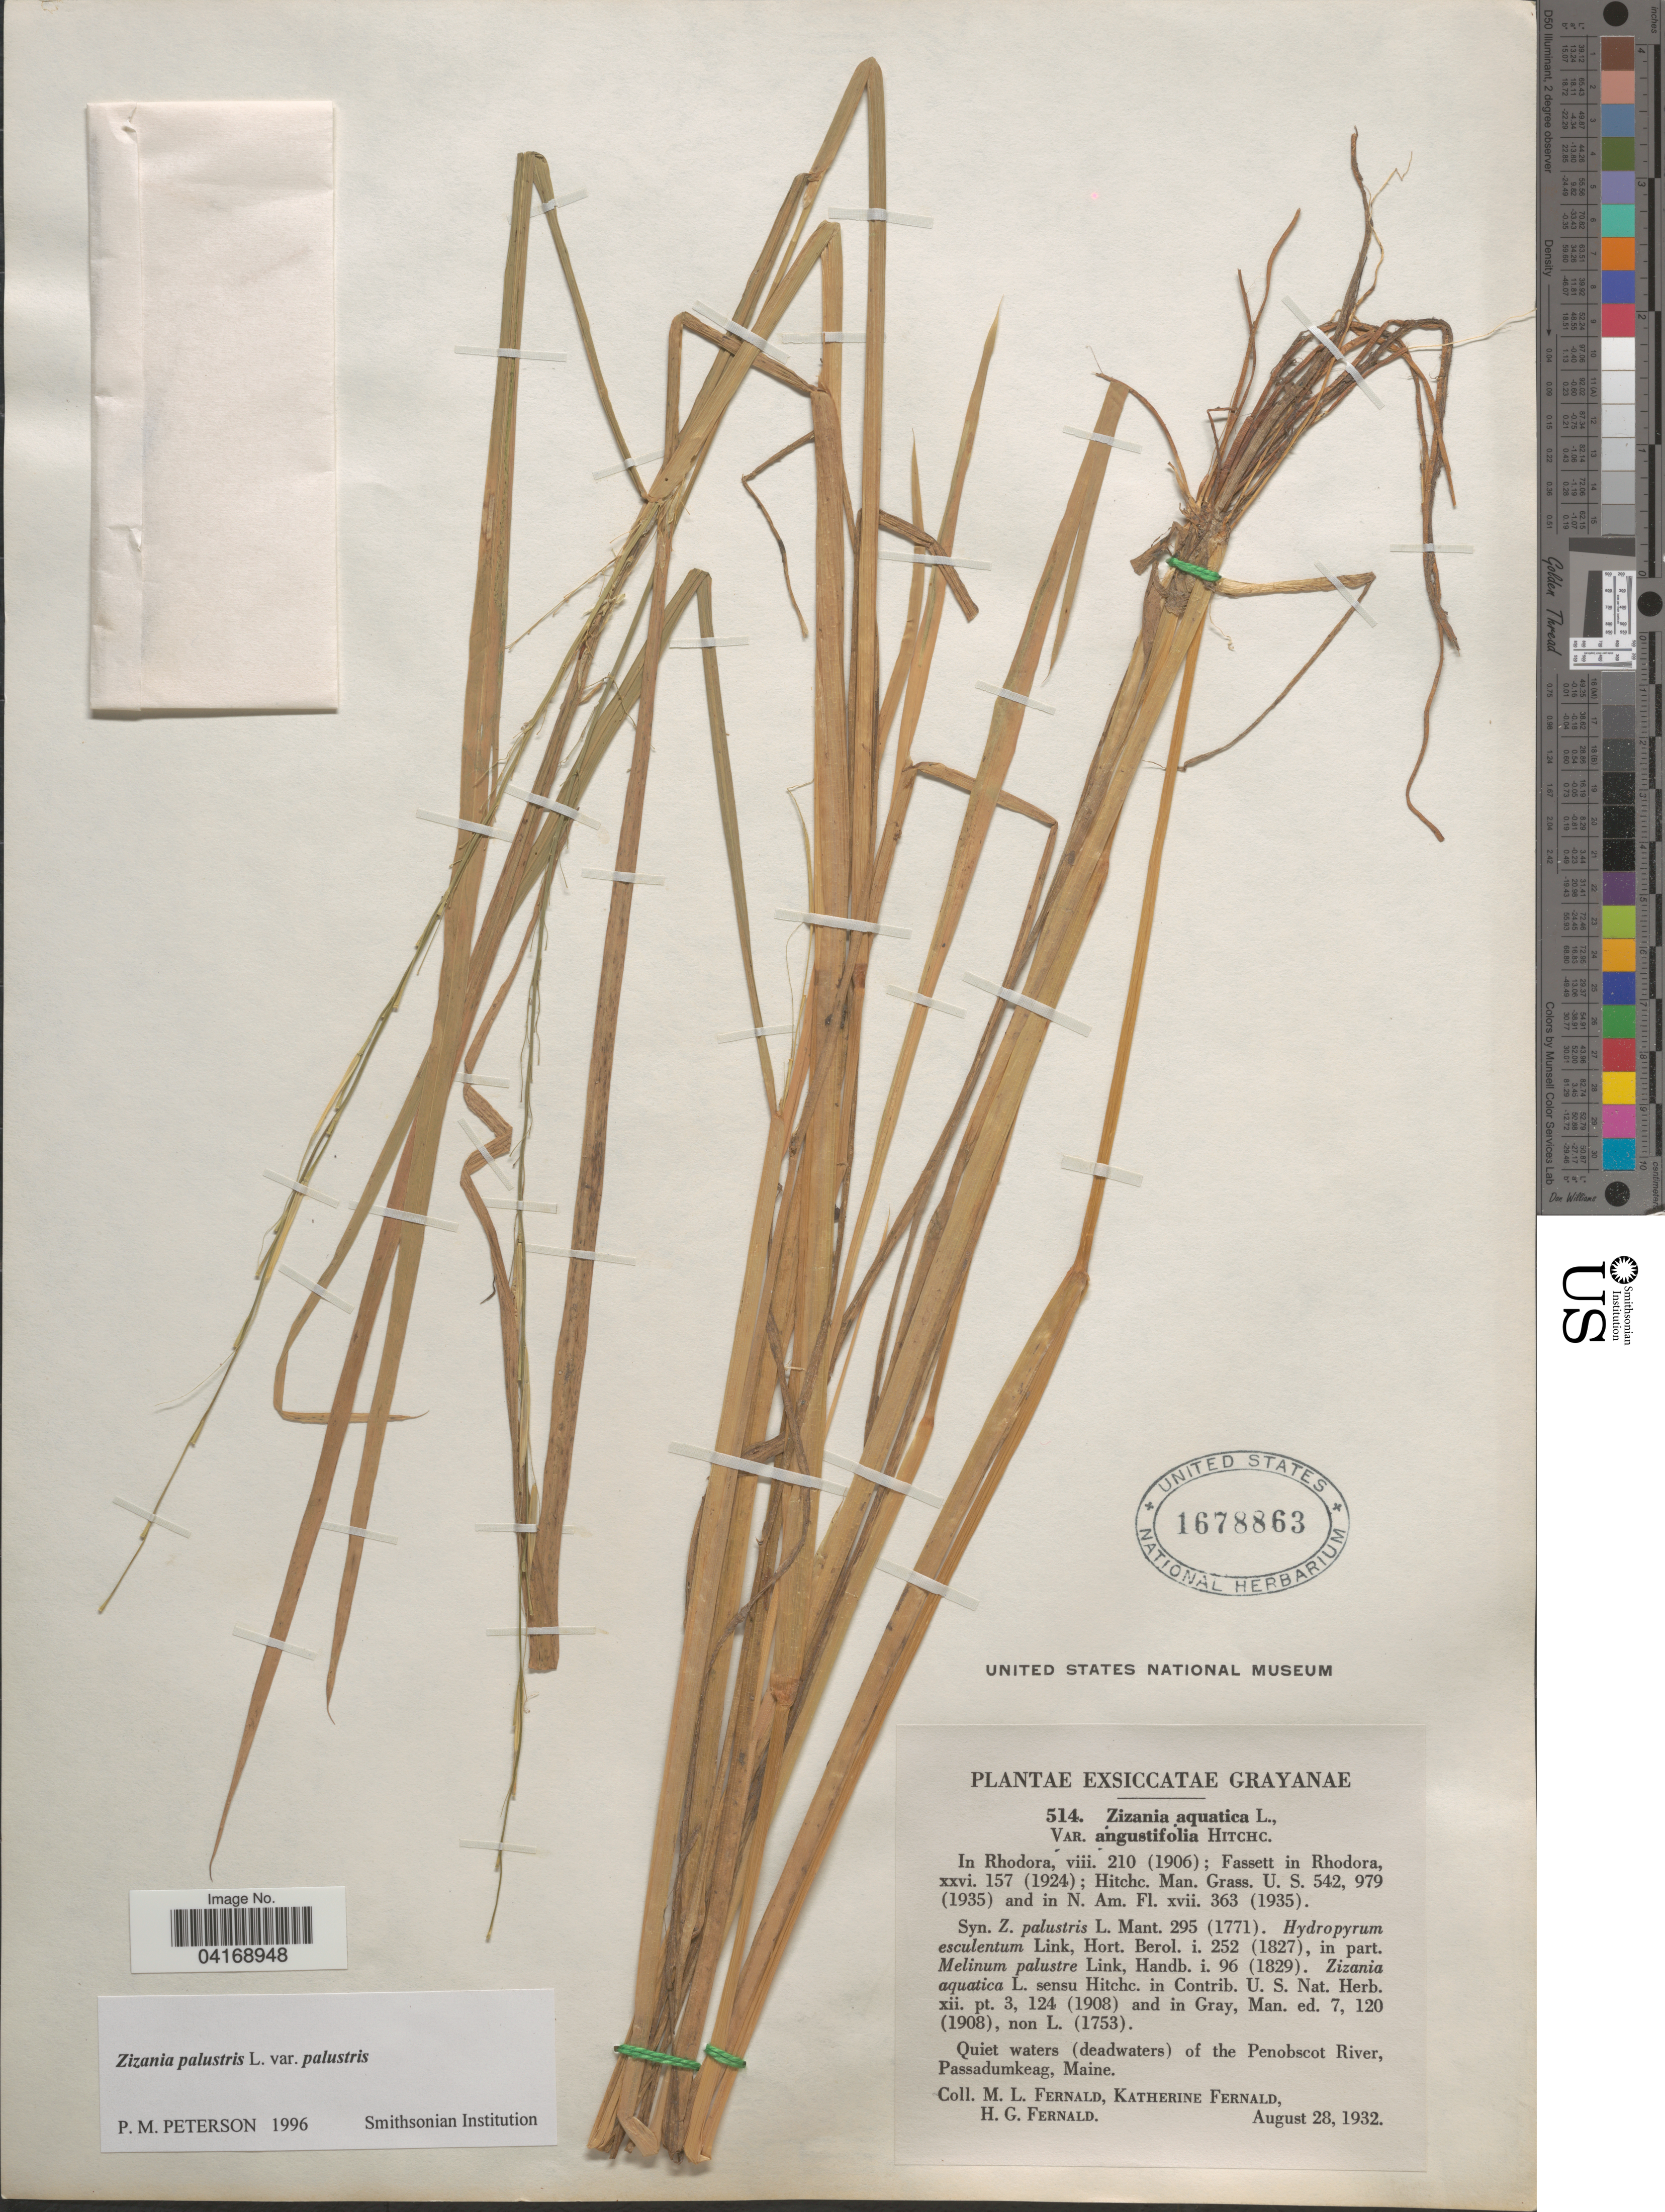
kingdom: Plantae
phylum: Tracheophyta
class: Liliopsida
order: Poales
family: Poaceae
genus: Zizania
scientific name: Zizania palustris var. palustris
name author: L.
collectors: M. L. Fernald, K. Fernald & H. Fernald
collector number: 514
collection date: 1932-08-28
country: United States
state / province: Maine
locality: Quiet waters (deadwaters) of the Penobscot River, Passadumkeag.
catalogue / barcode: US 1678863